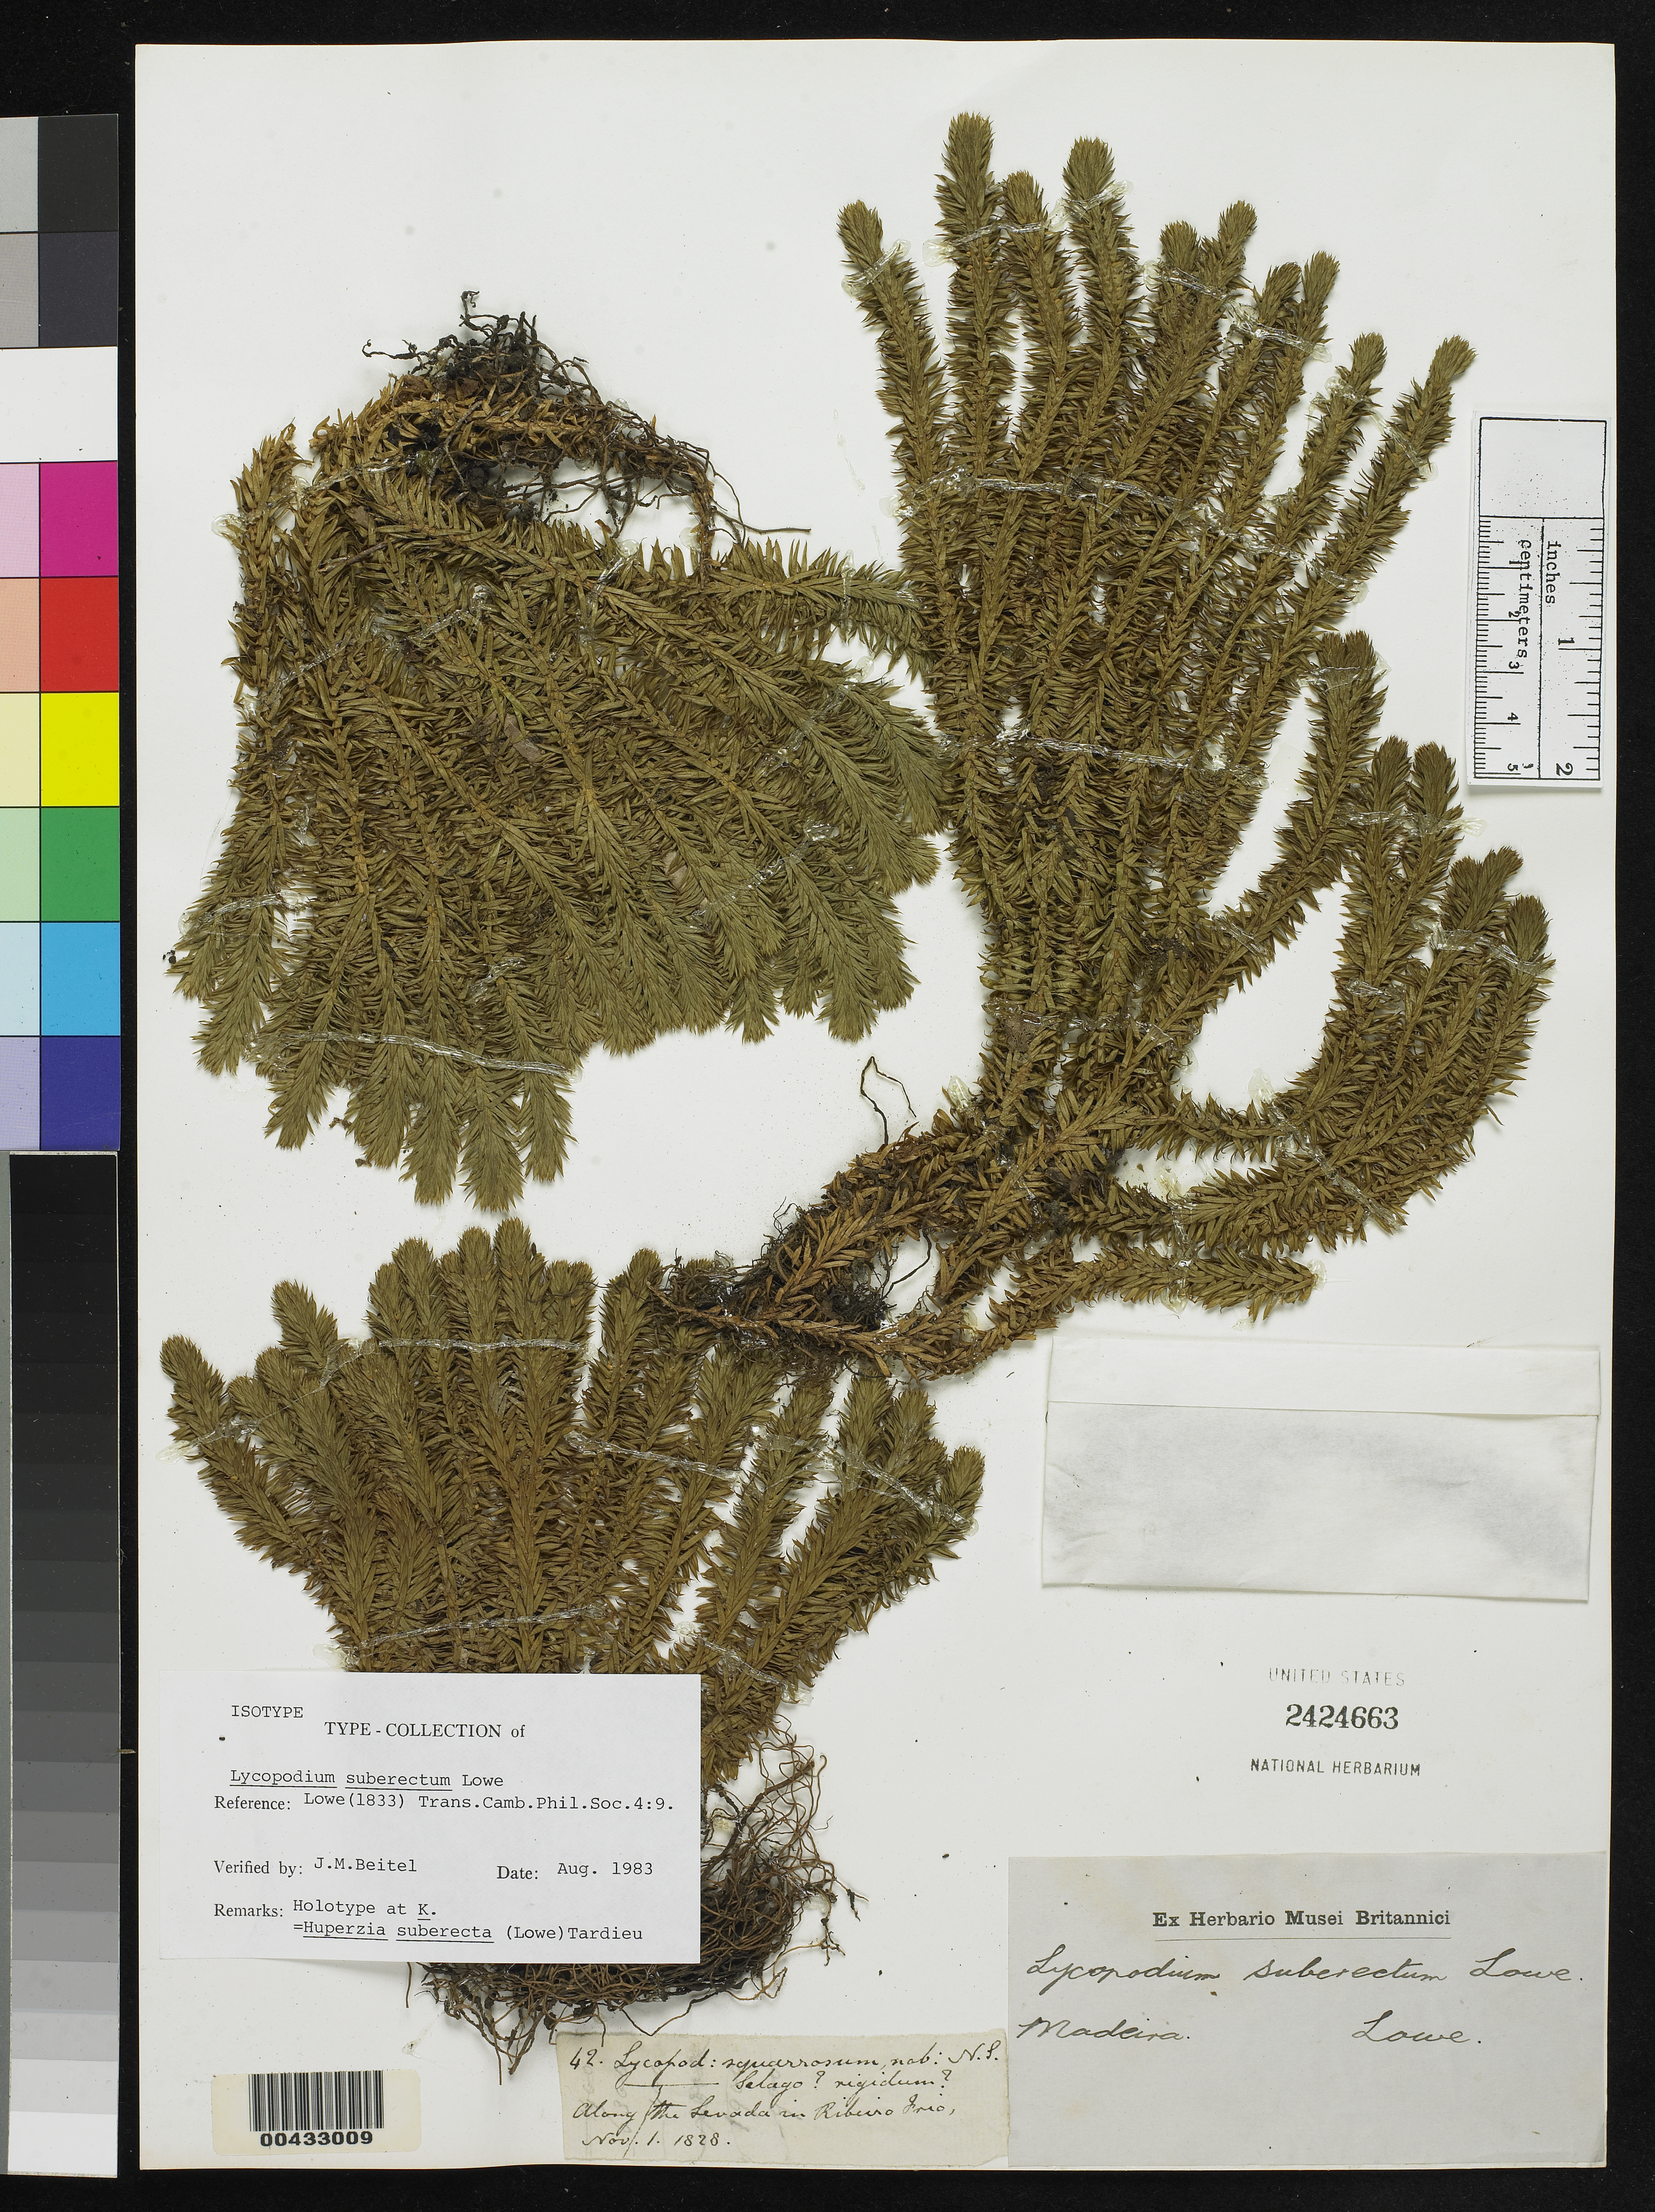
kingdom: Plantae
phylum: Tracheophyta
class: Lycopodiopsida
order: Lycopodiales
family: Lycopodiaceae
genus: Lycopodium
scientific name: Lycopodium suberectum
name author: E.J. Lowe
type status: Isotype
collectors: E. J. Lowe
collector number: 42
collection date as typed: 01 Nov 1828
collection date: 1828-11-01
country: Portugal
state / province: Madeira (Aut. Reg.)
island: Madeira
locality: Levada in Ribeiro Frio.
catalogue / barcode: US 2424663